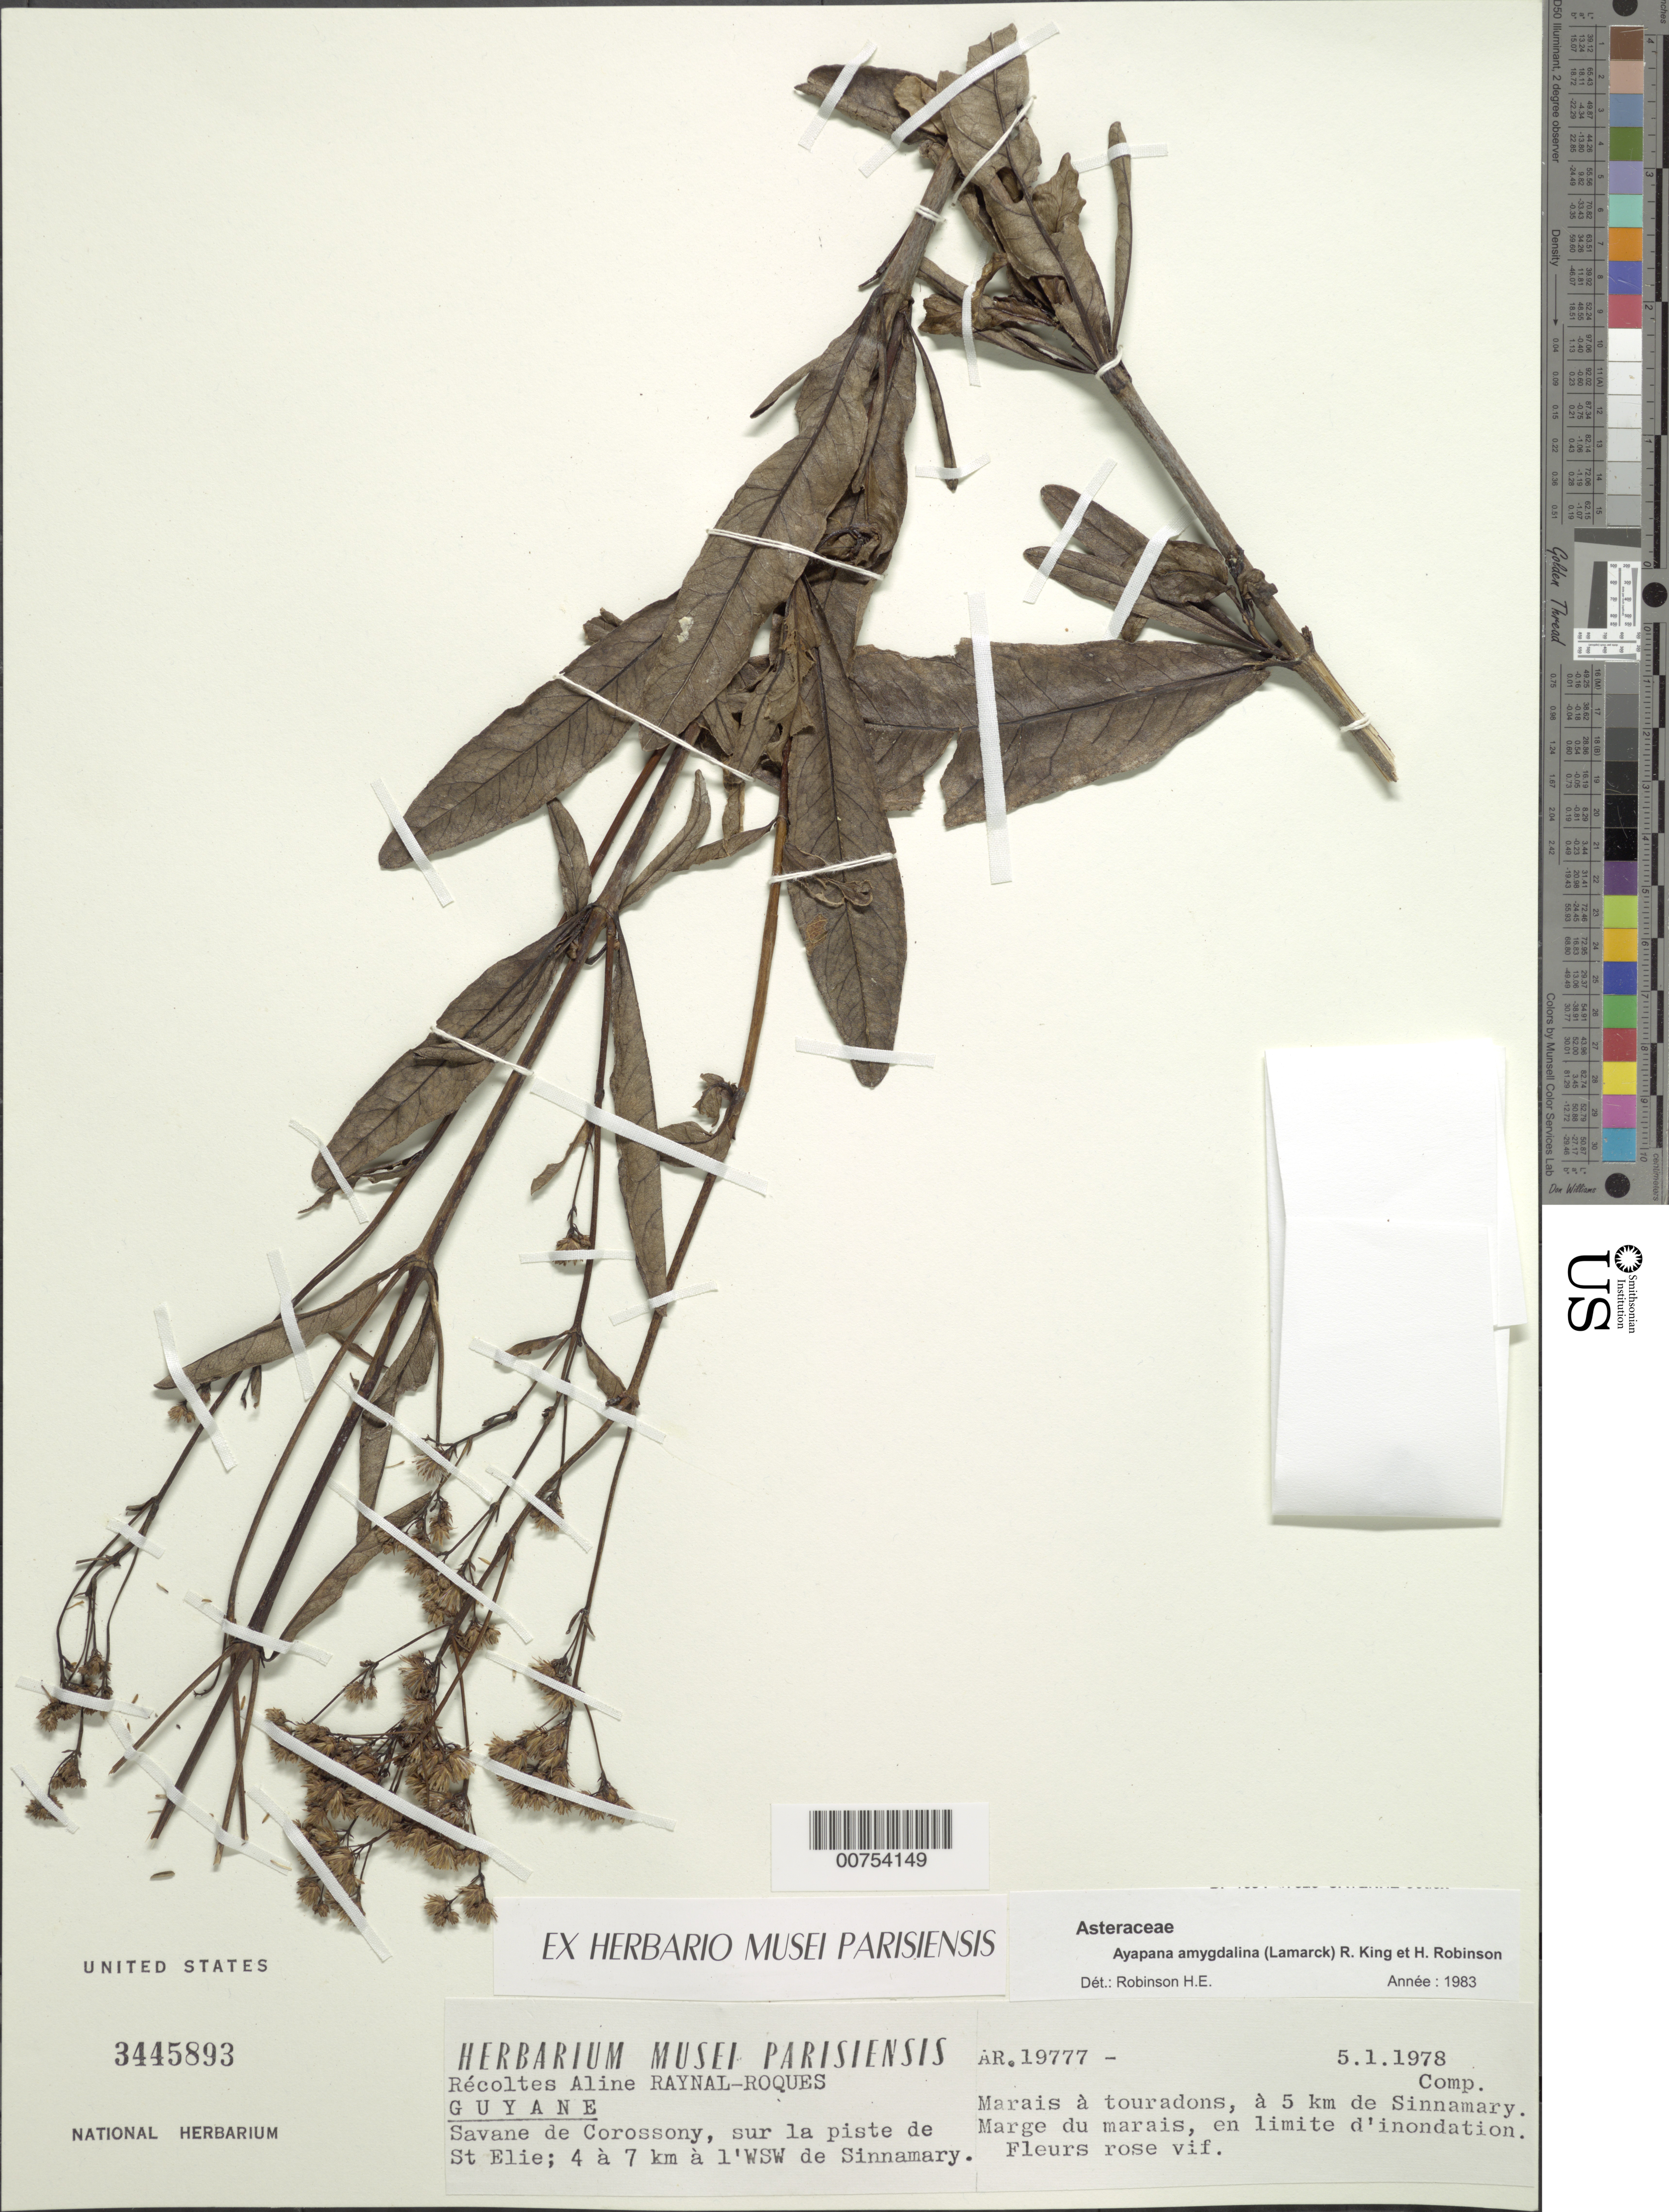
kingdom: Plantae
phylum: Tracheophyta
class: Magnoliopsida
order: Asterales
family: Asteraceae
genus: Ayapana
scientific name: Ayapana amygdalina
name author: (Lam.) R.M. King & H. Rob.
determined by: Robinson, Harold E., (US)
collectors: A. M. Raynal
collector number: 19777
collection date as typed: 5-Jan-78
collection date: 1978-01-05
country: French Guiana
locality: Savane de Corossony, Piste de Saint-Élie, 5 km WSW de Sinnamary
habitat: Marais a touradons, marge du marais, en limite d'inondation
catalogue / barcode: US 3445893